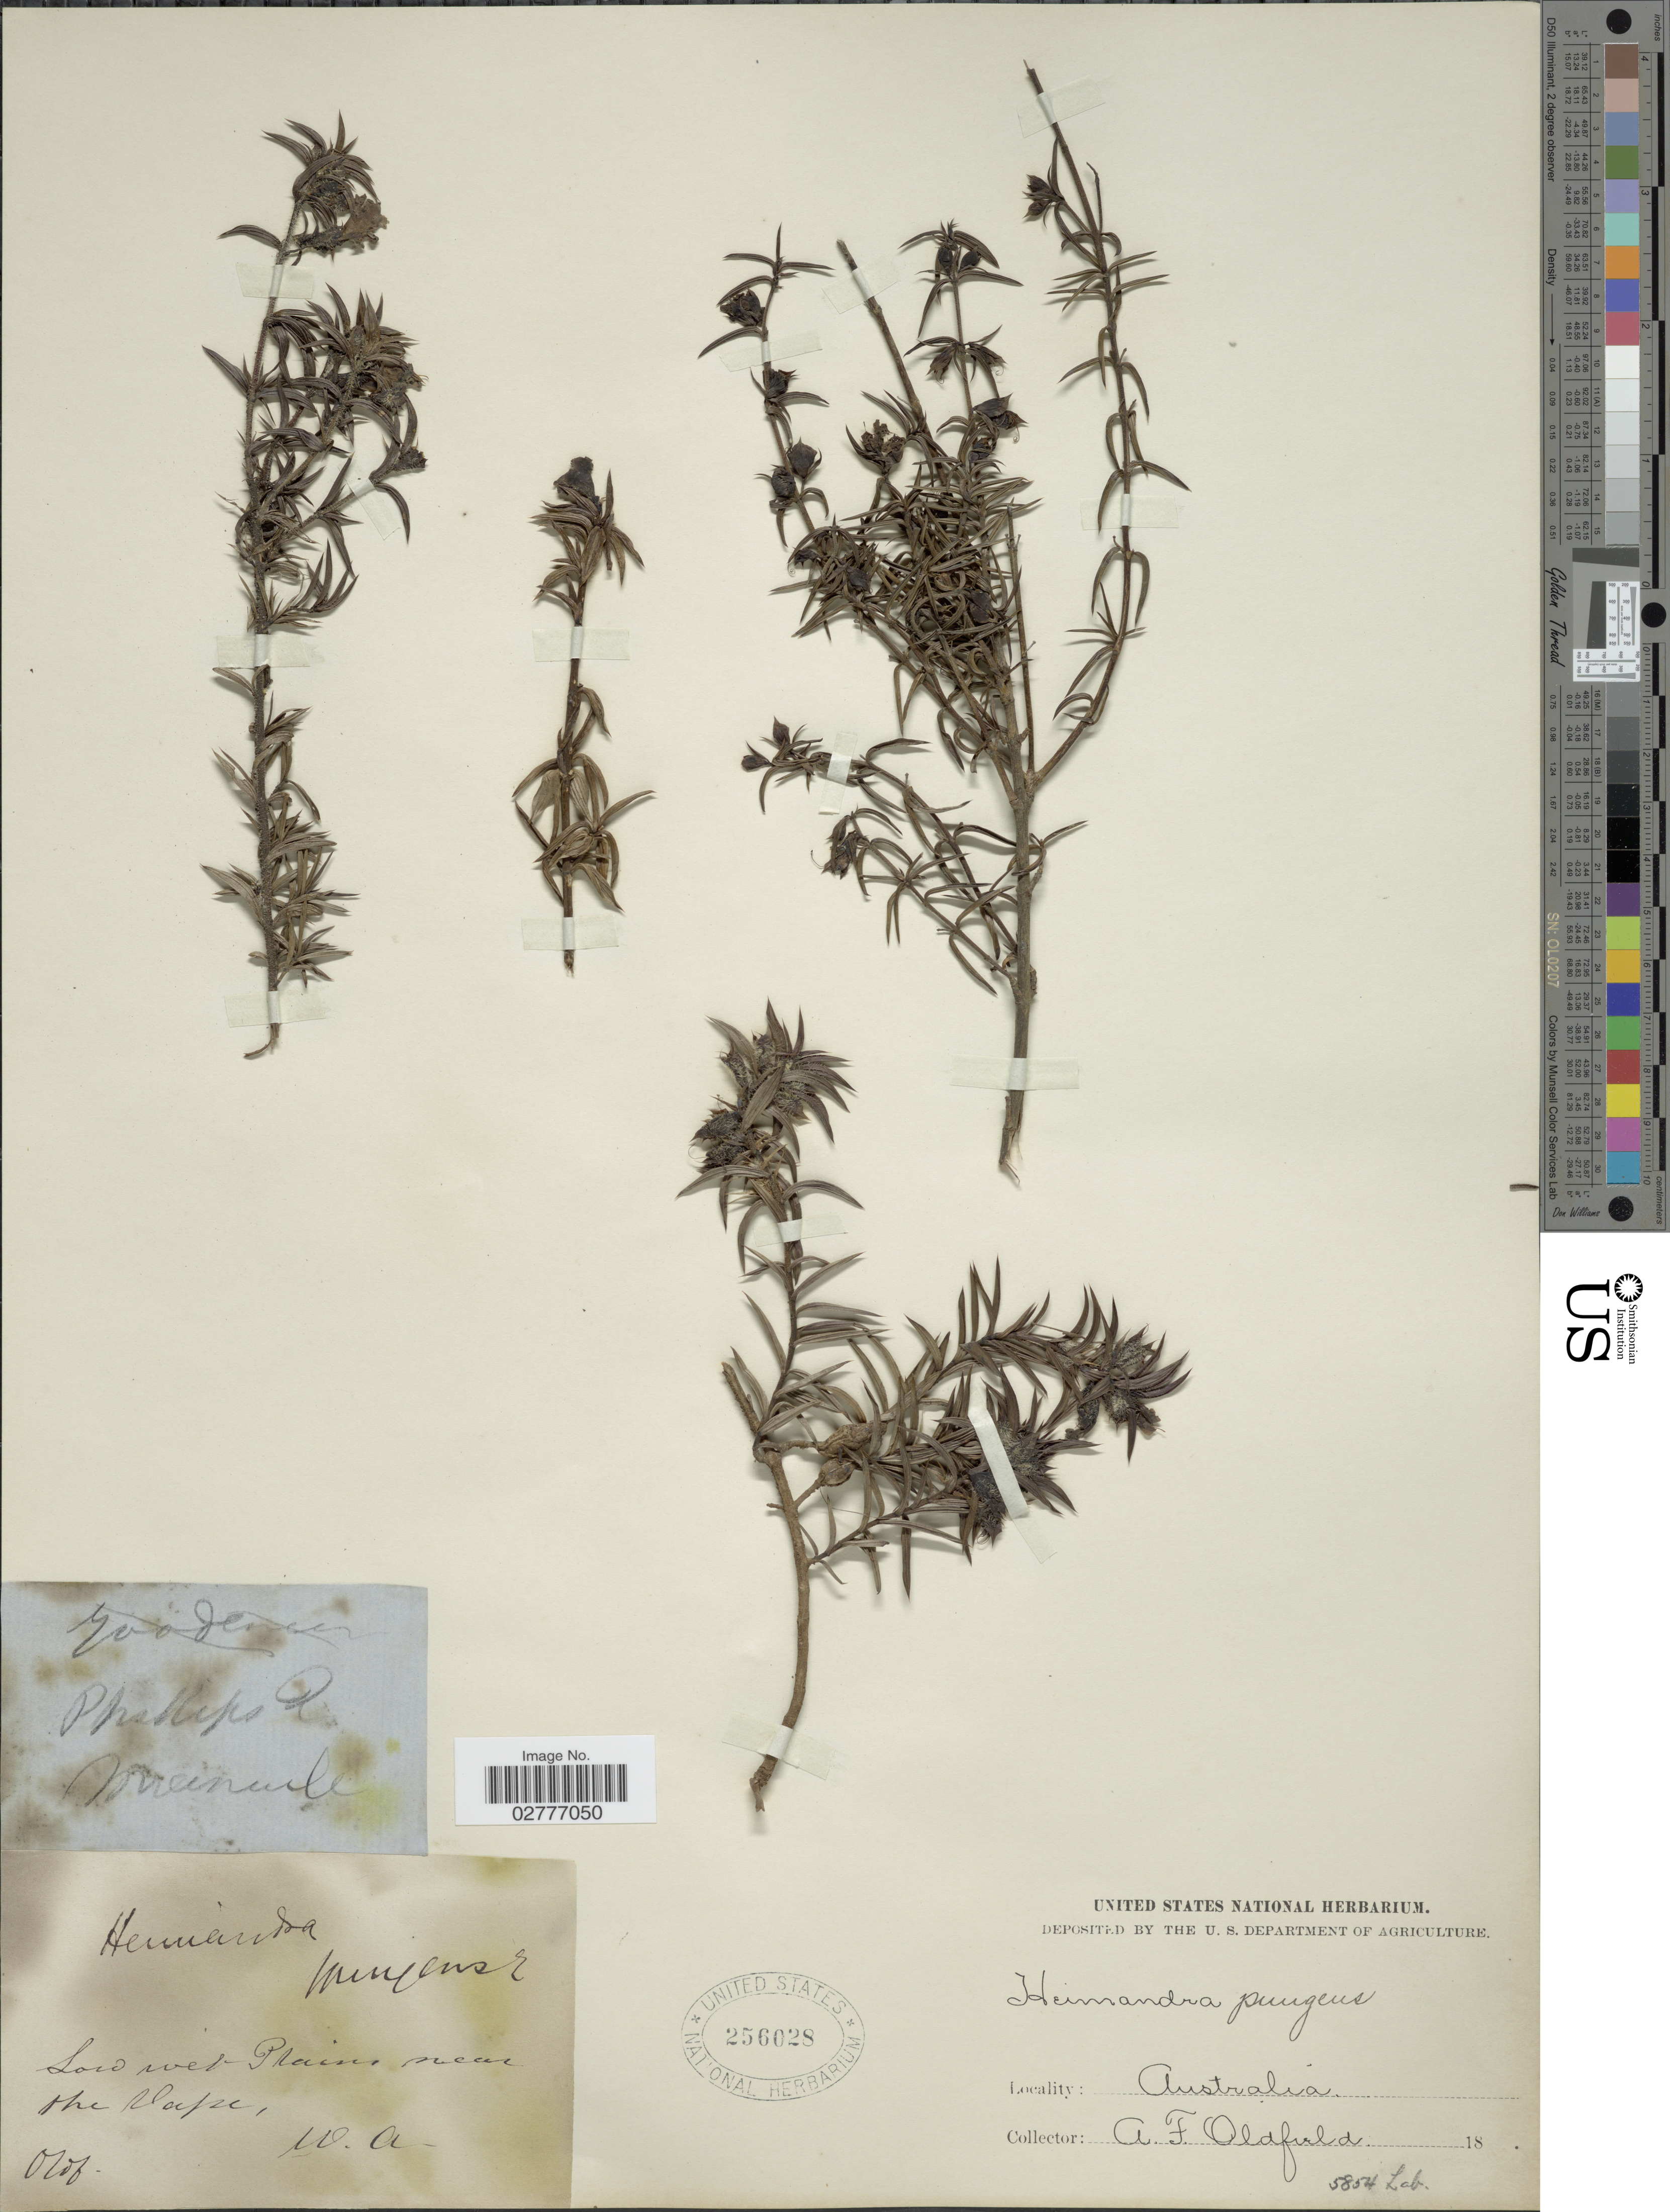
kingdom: Plantae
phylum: Tracheophyta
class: Magnoliopsida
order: Lamiales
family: Lamiaceae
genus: Hemiandra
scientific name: Hemiandra pungens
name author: R. Br.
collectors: A. Oldfield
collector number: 0206?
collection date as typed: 18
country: Australia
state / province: Western Australia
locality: W.A. Low wet Plains near the slope.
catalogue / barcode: US 256028